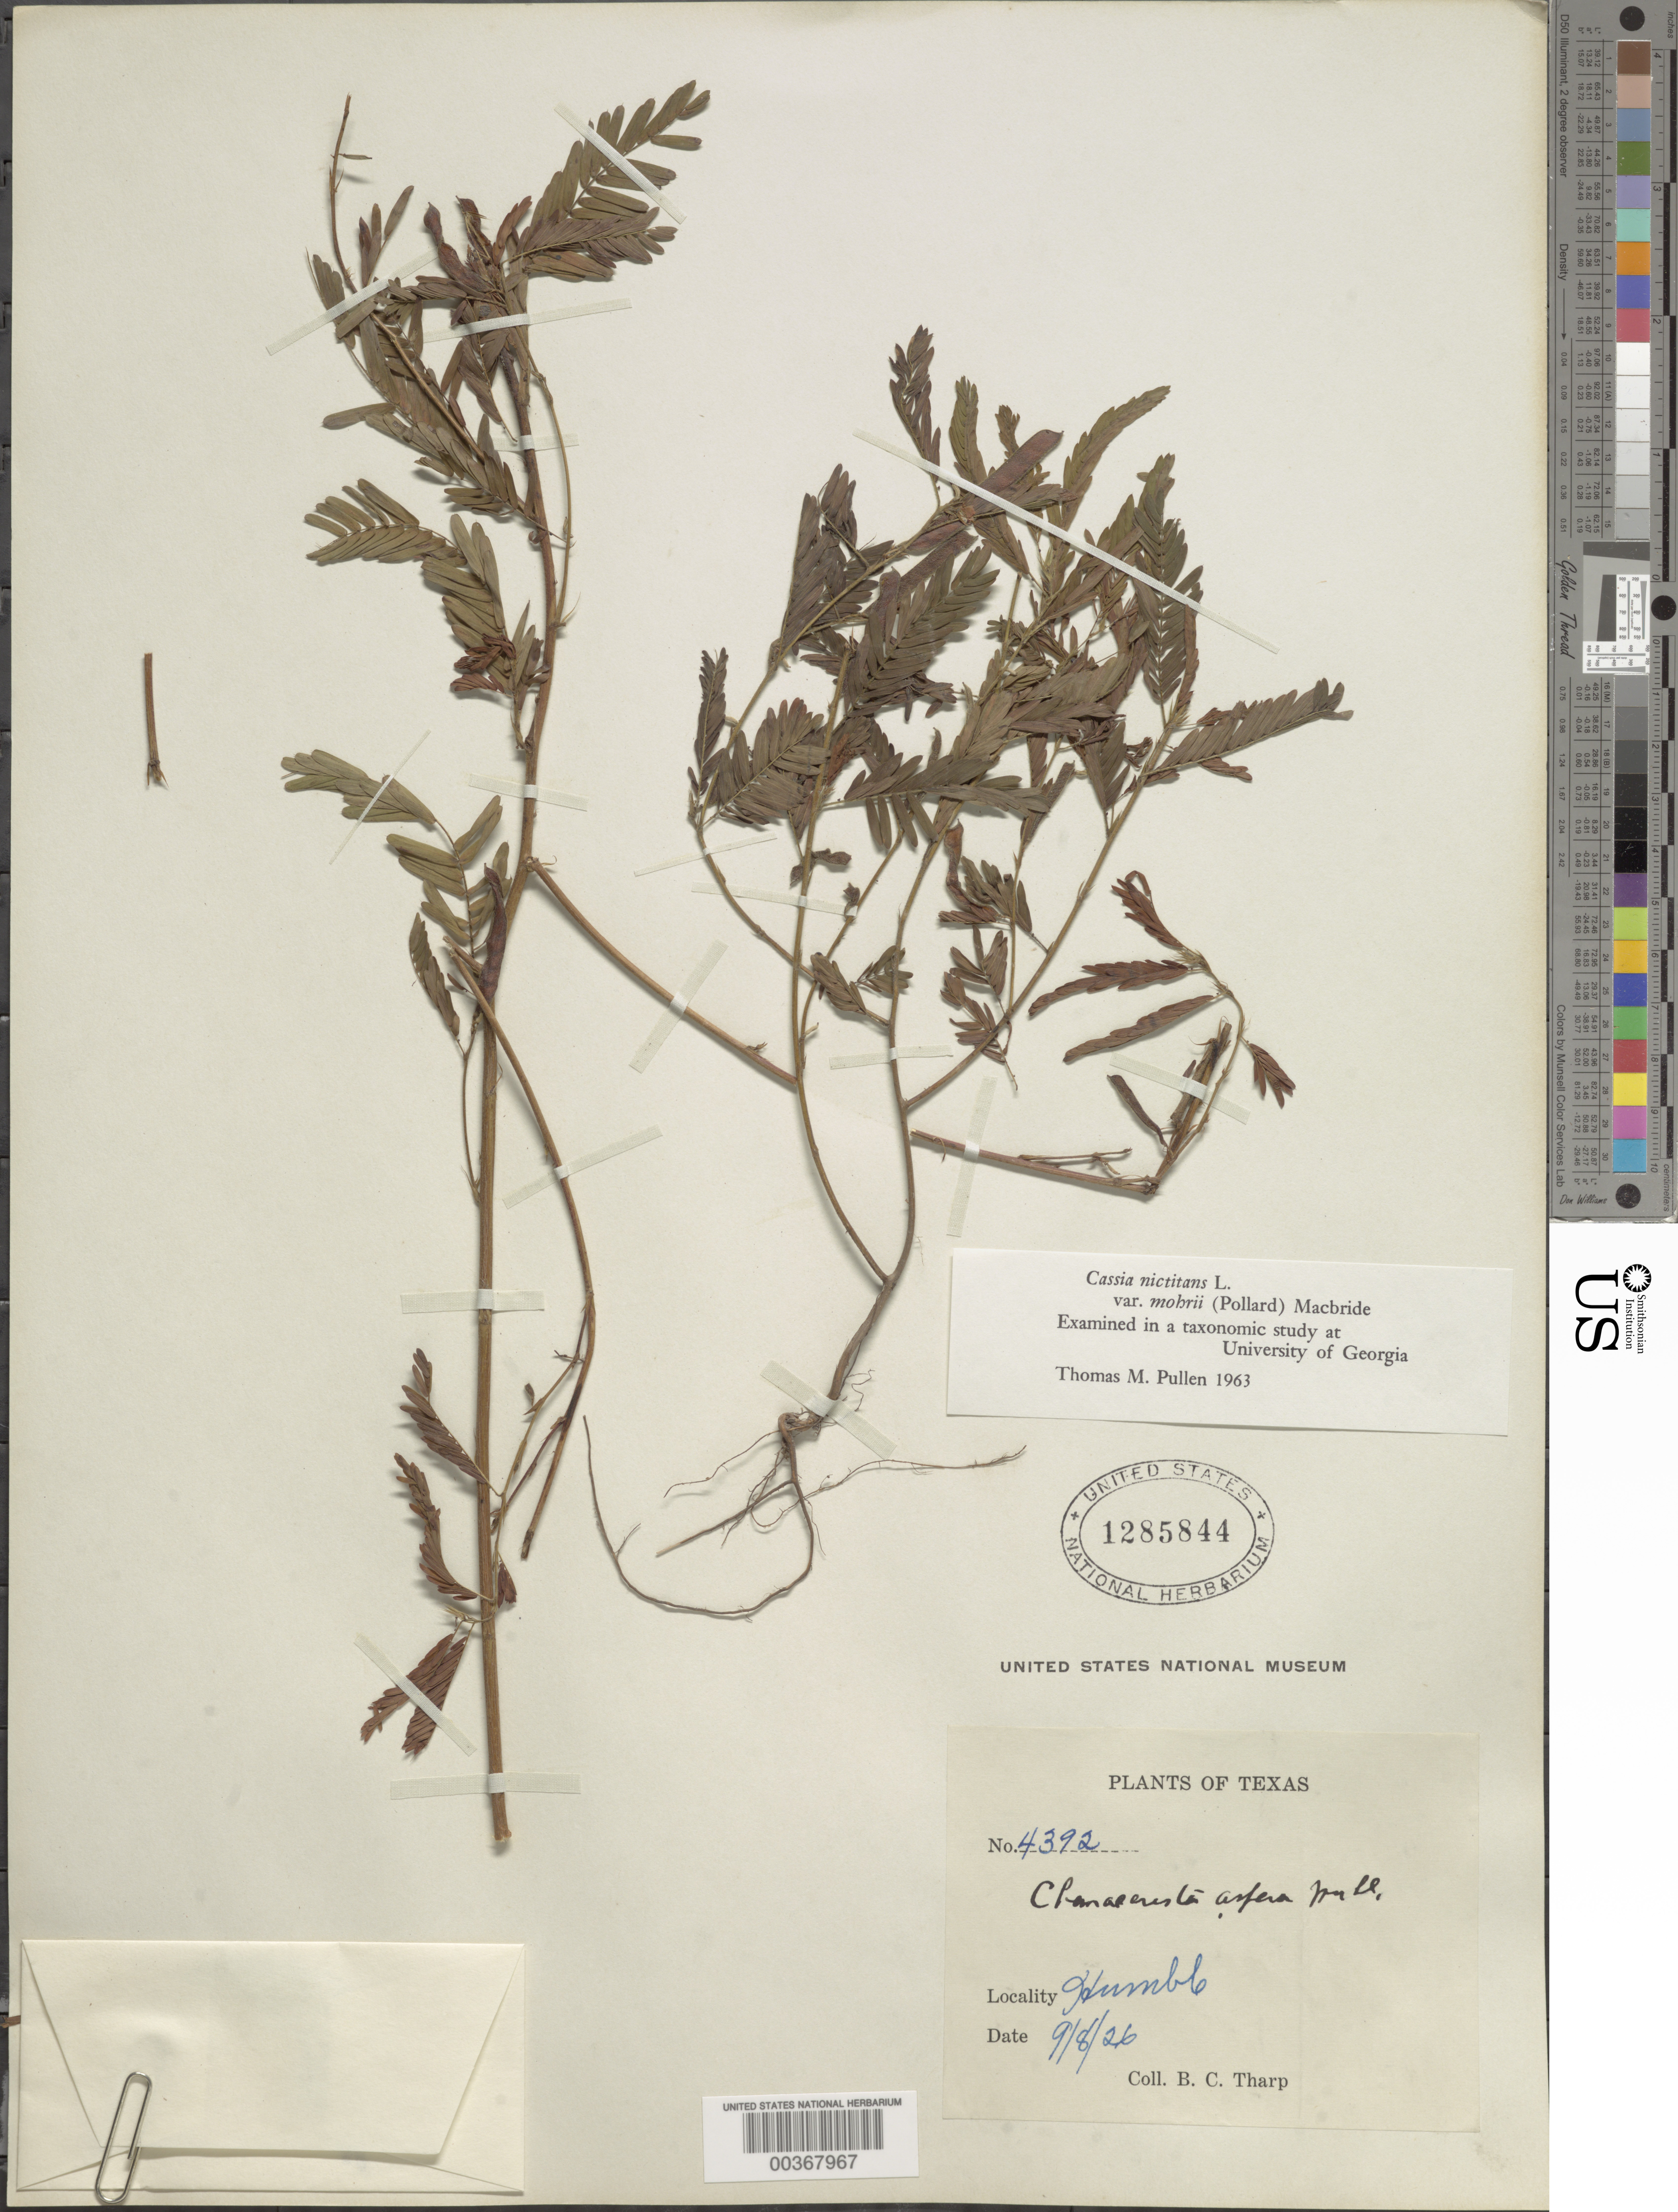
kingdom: Plantae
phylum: Tracheophyta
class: Magnoliopsida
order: Fabales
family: Fabaceae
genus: Chamaecrista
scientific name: Chamaecrista nictitans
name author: (L.) Moench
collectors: B. C. Tharp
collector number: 4392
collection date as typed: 09 Aug 1926 or 08 Sep 1926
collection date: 1926-08-09 or 1926-09-08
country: United States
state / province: Texas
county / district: Harris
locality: Humble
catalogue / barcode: US 1285844